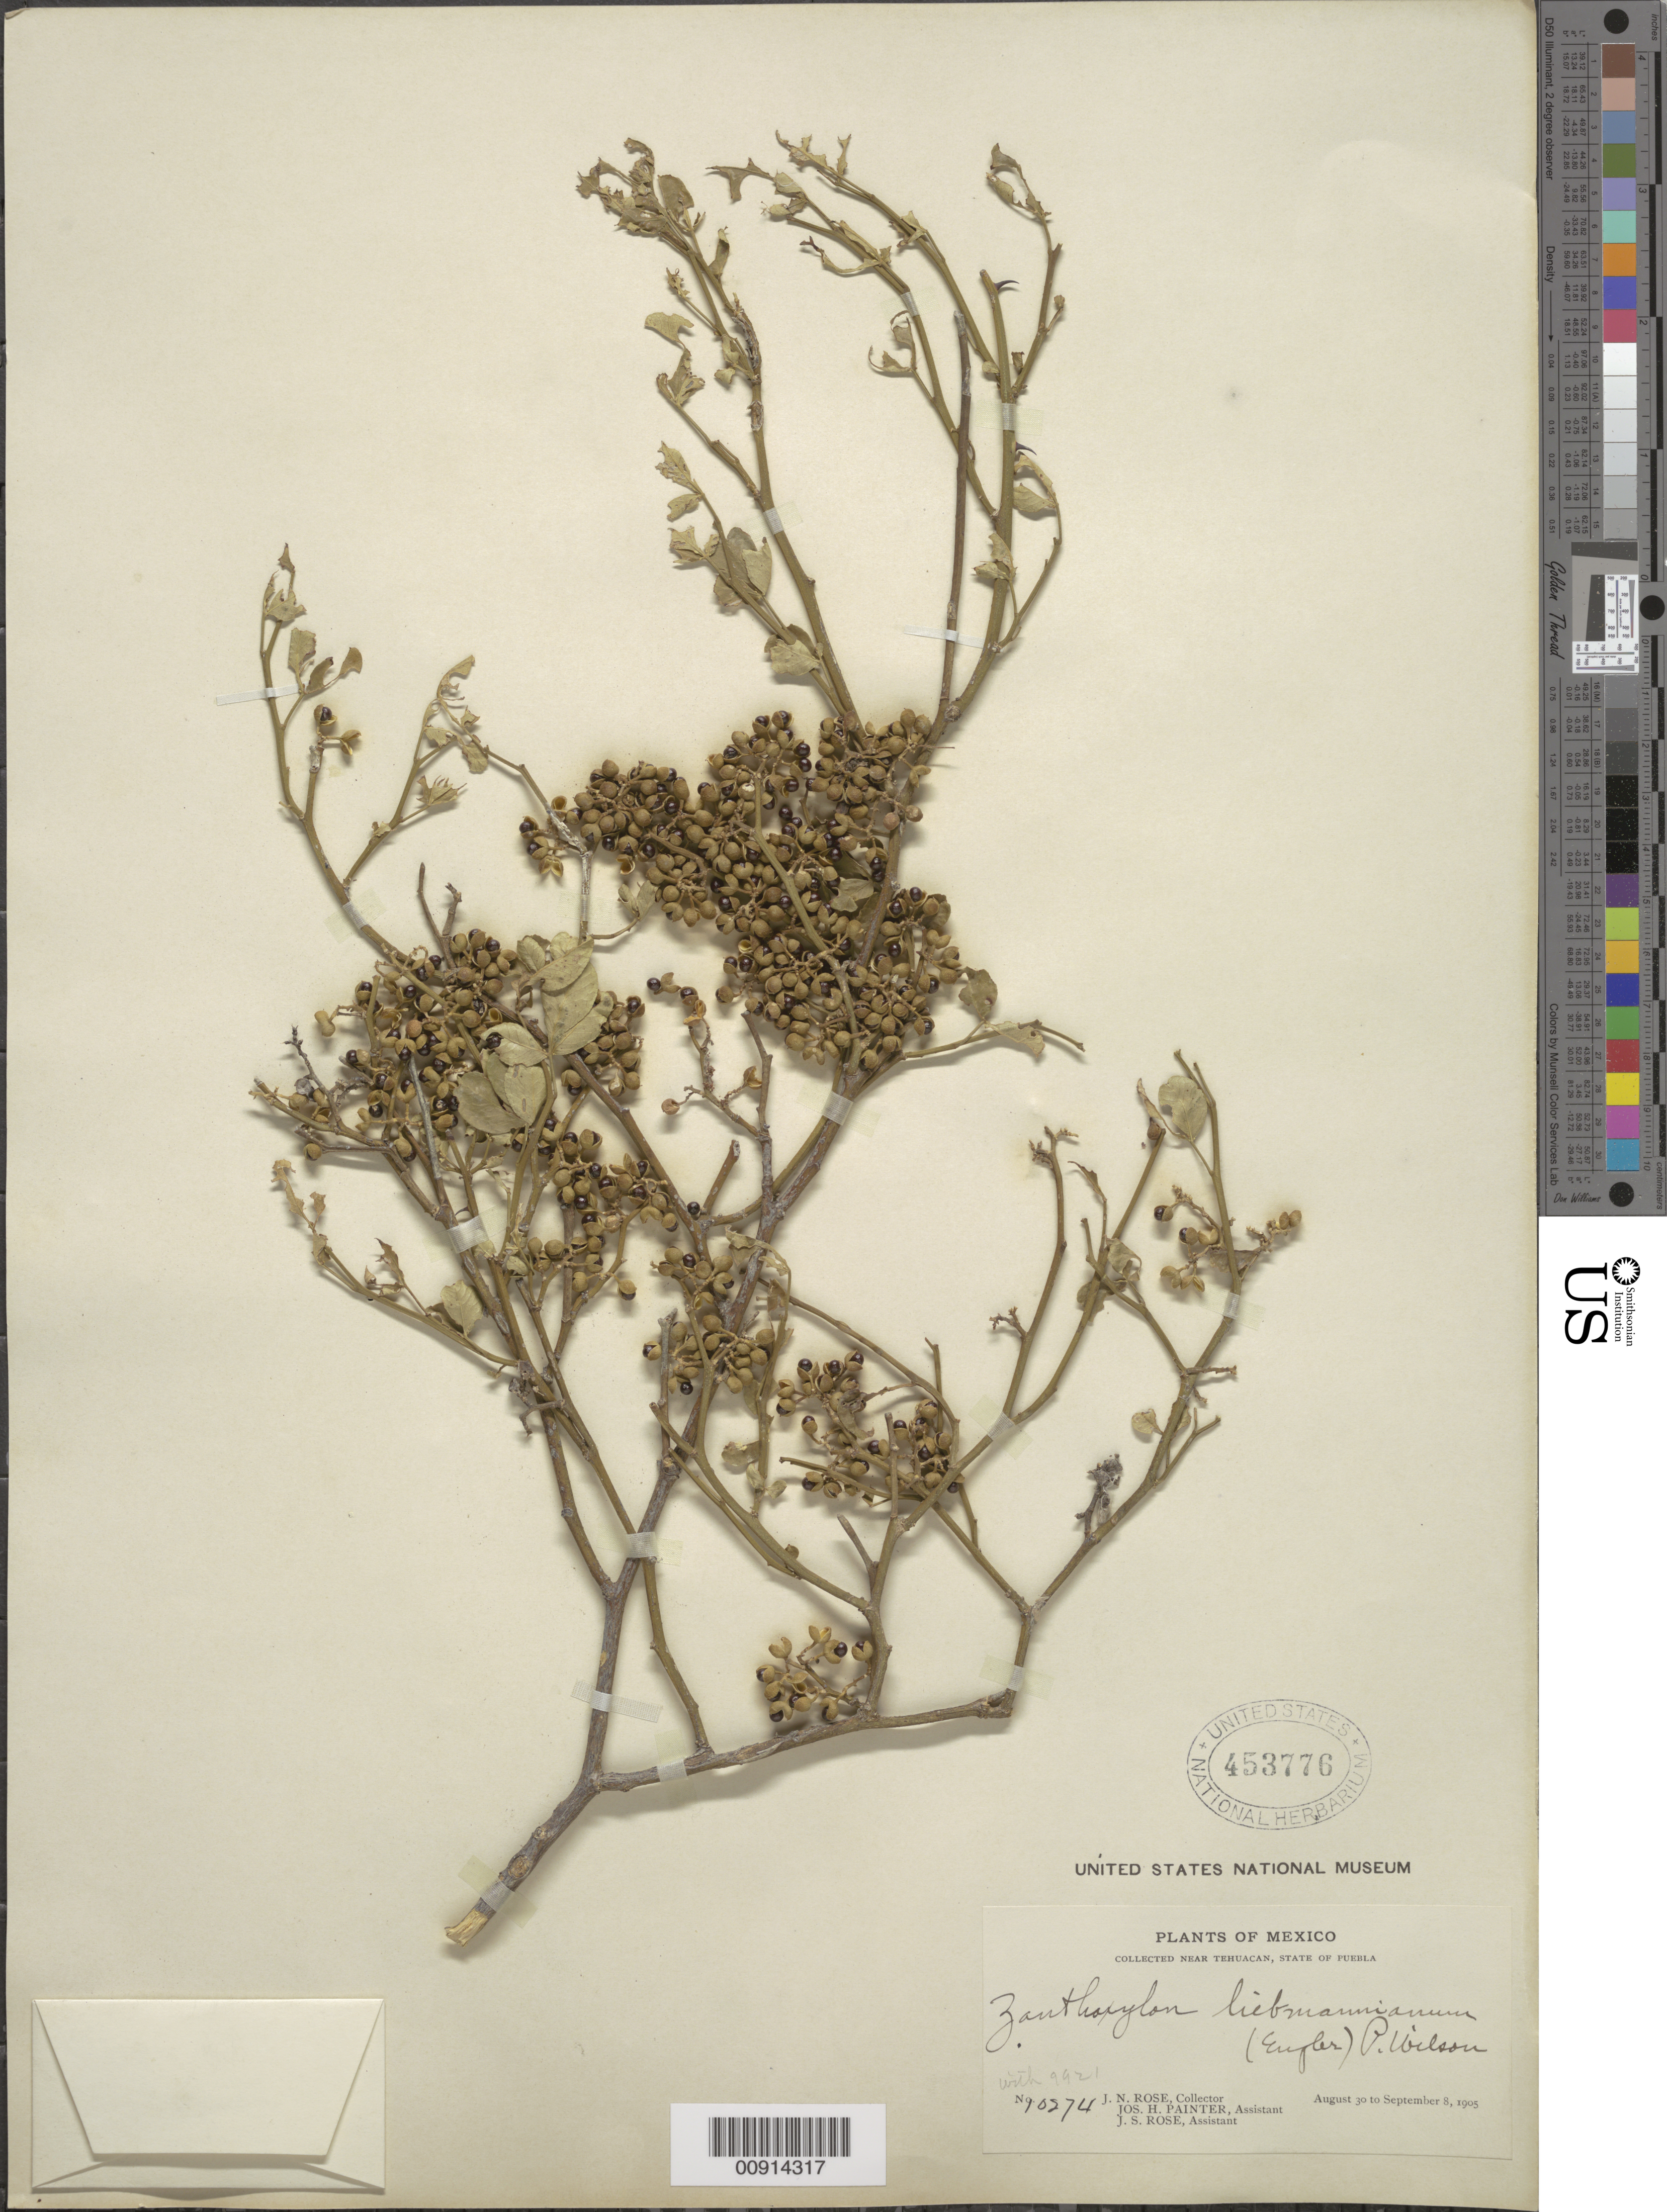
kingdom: Plantae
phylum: Tracheophyta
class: Magnoliopsida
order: Sapindales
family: Rutaceae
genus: Zanthoxylum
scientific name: Zanthoxylum liebmannianum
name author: (Engl.) P. Wilson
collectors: J. N. Rose, J. H. Painter & J. S. Rose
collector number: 10274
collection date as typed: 30 Aug 1905 to 08 Sep 1905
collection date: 1905-08-30/1905-09-08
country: Mexico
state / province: Puebla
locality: Near Tehuacán, State of Puebla.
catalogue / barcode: US 453776